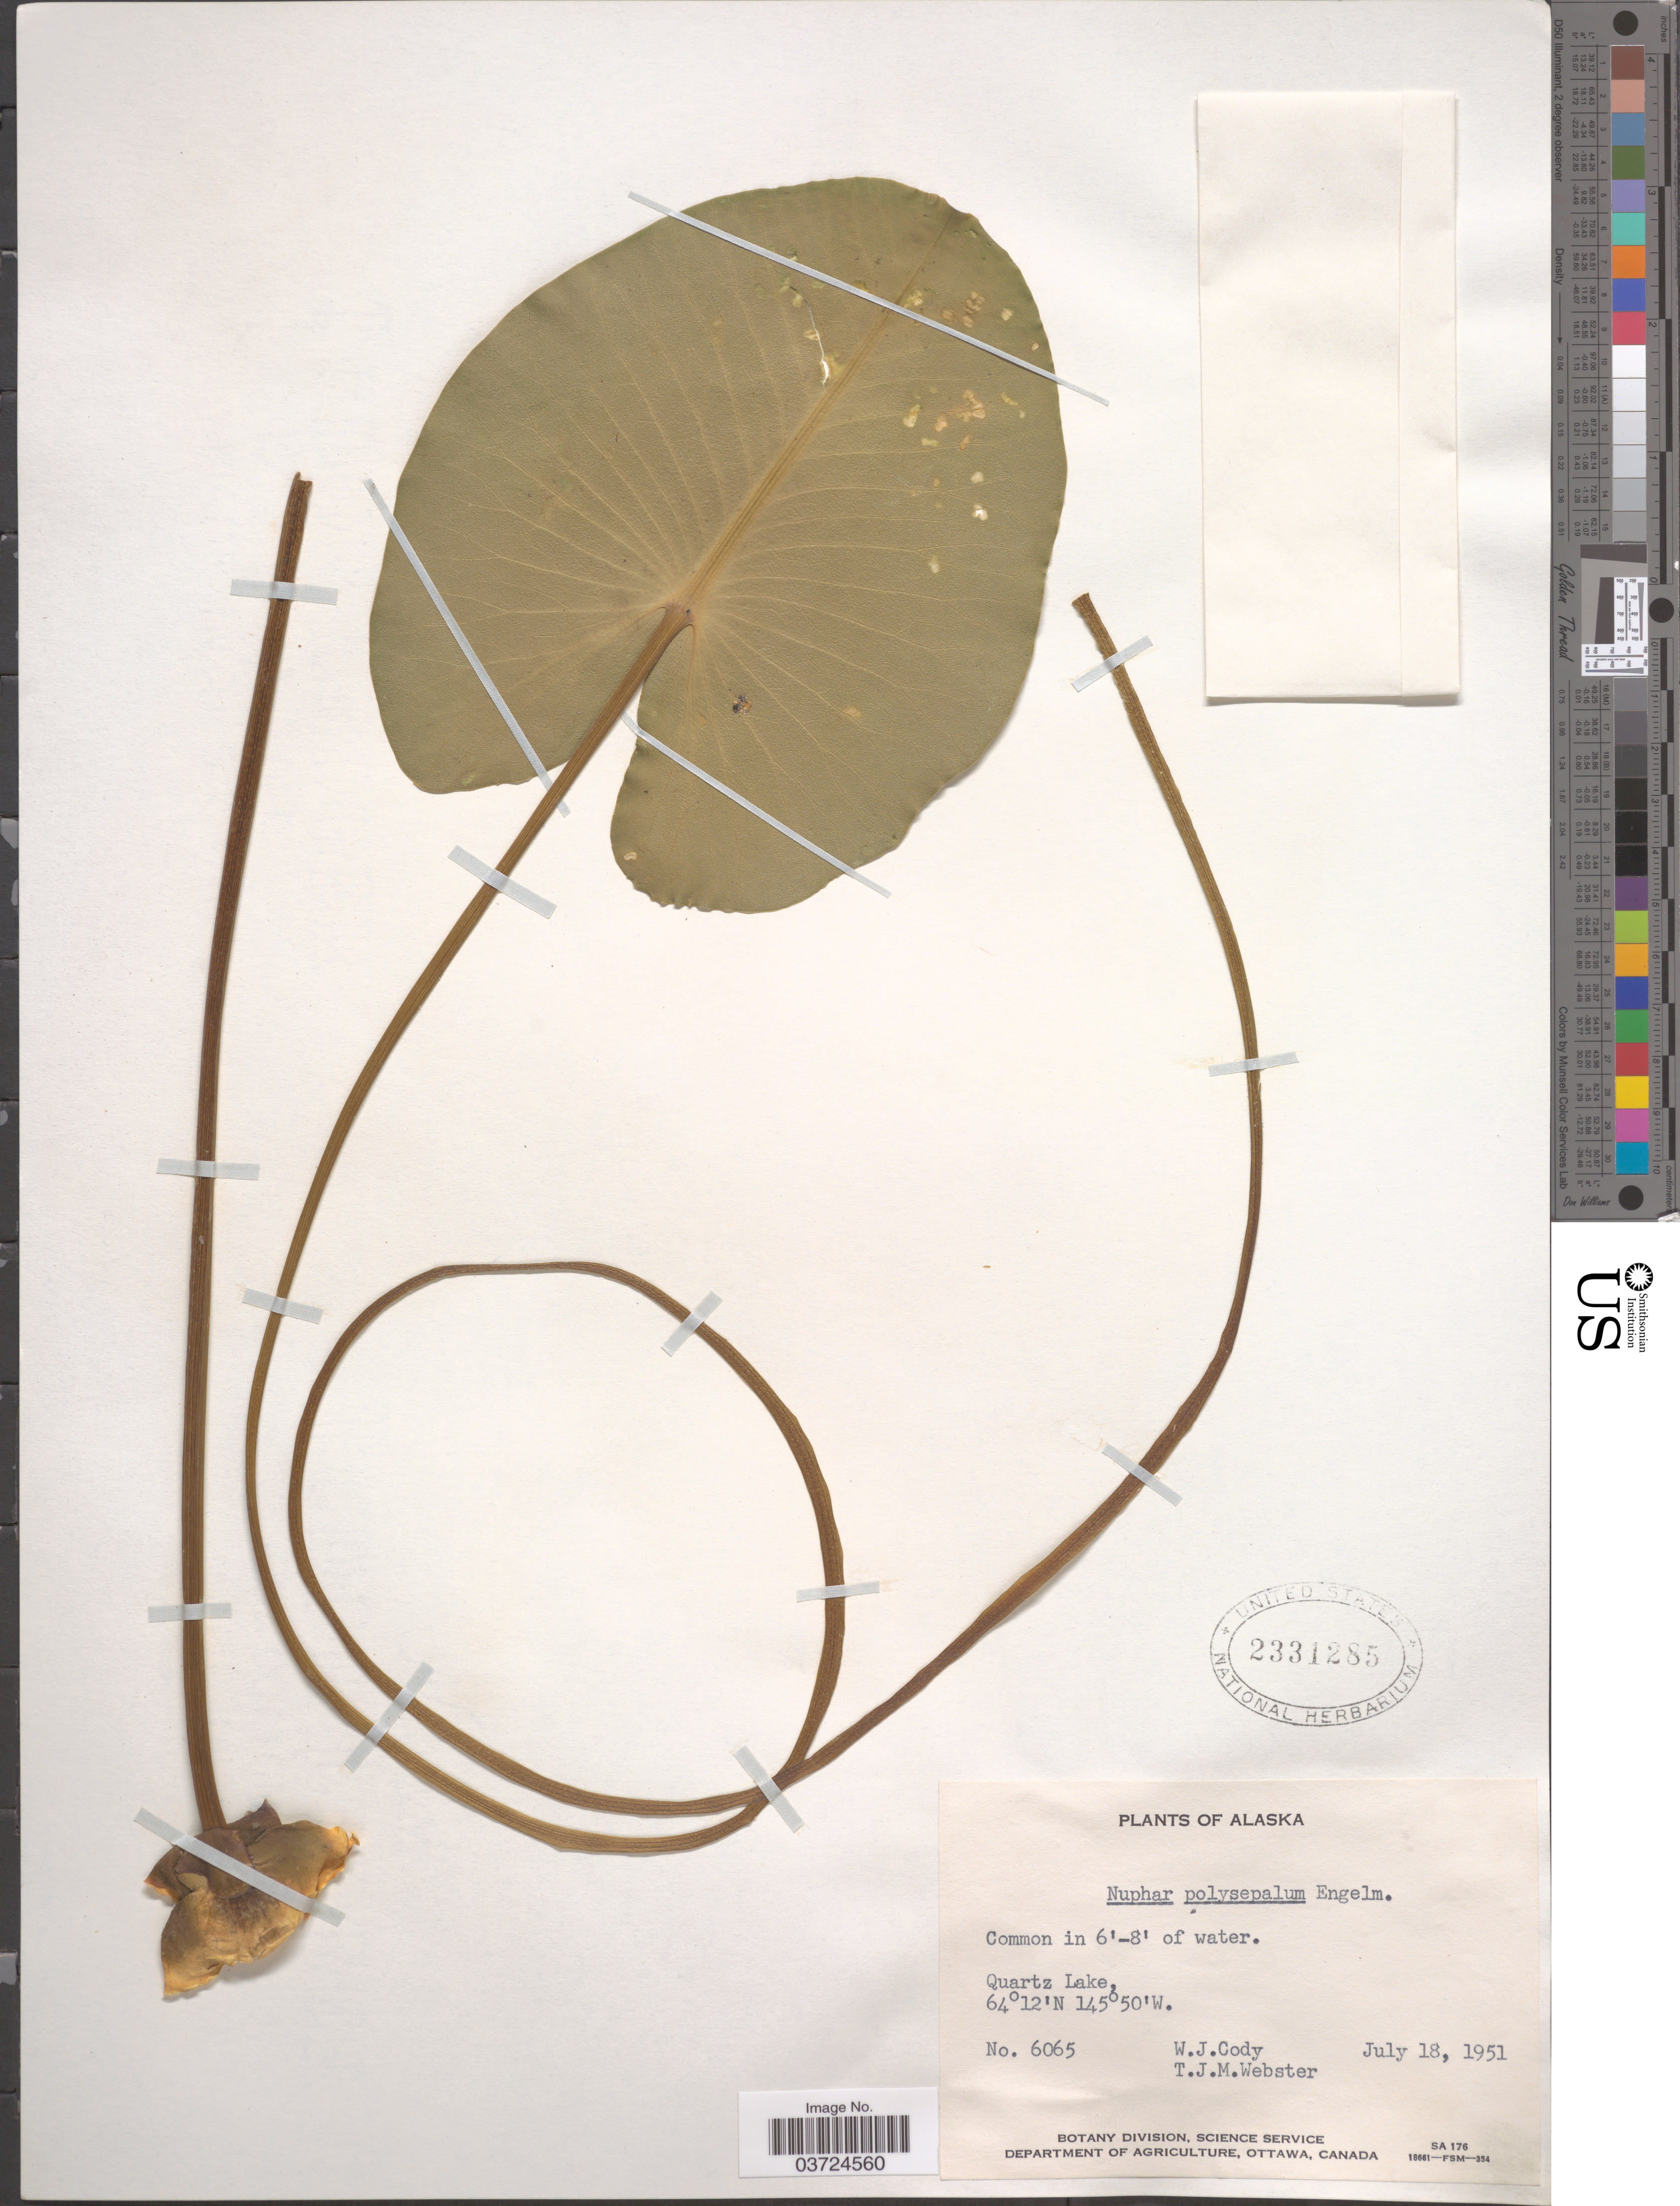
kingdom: Plantae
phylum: Tracheophyta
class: Magnoliopsida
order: Nymphaeales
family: Nymphaeaceae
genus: Nuphar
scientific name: Nuphar polysepala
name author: Englem.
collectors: W. Cody & T. J. Webster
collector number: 6065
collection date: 1951-07-18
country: United States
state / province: Alaska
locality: Quartz Lake.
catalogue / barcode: US 2331285